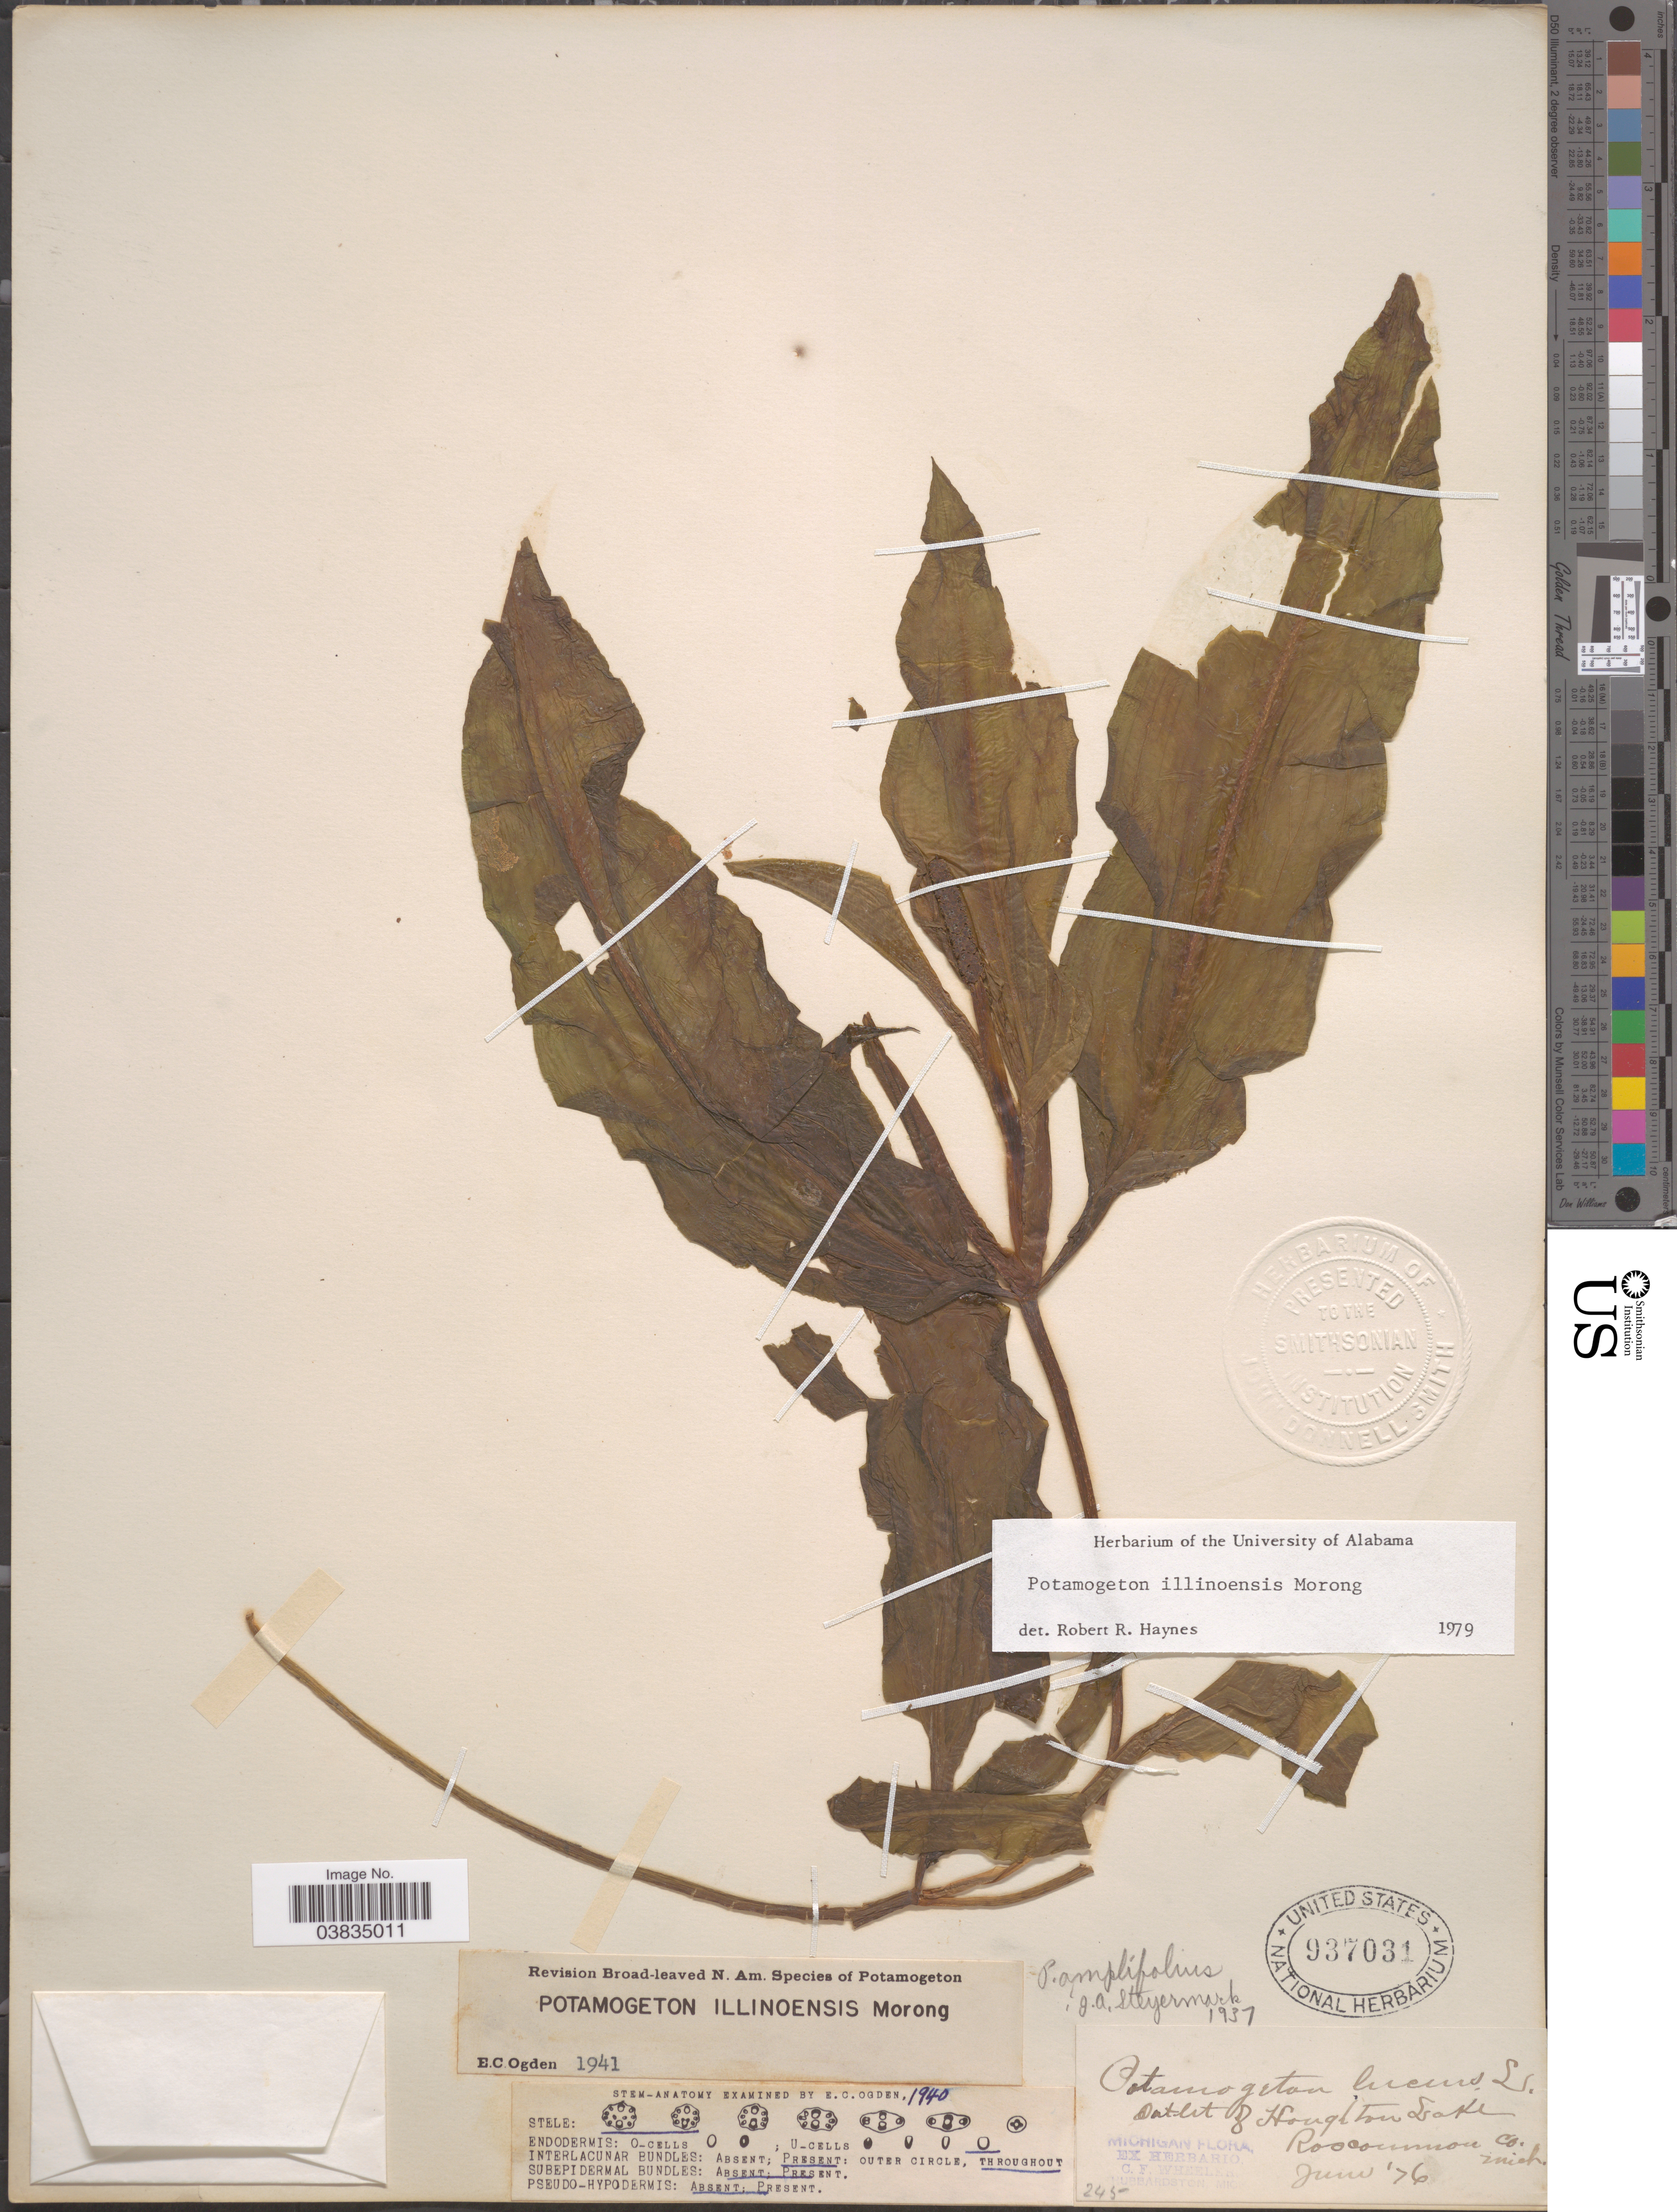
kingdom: Plantae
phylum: Tracheophyta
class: Liliopsida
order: Alismatales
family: Potamogetonaceae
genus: Potamogeton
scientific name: Potamogeton illinoensis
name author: Morong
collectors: Ex Herb. C. F. Wheeler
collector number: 245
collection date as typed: Transcribed d/m/y: /6/76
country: United States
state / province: Michigan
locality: Outlet of Houghton Lake, Roscommon Co.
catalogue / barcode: US 937031